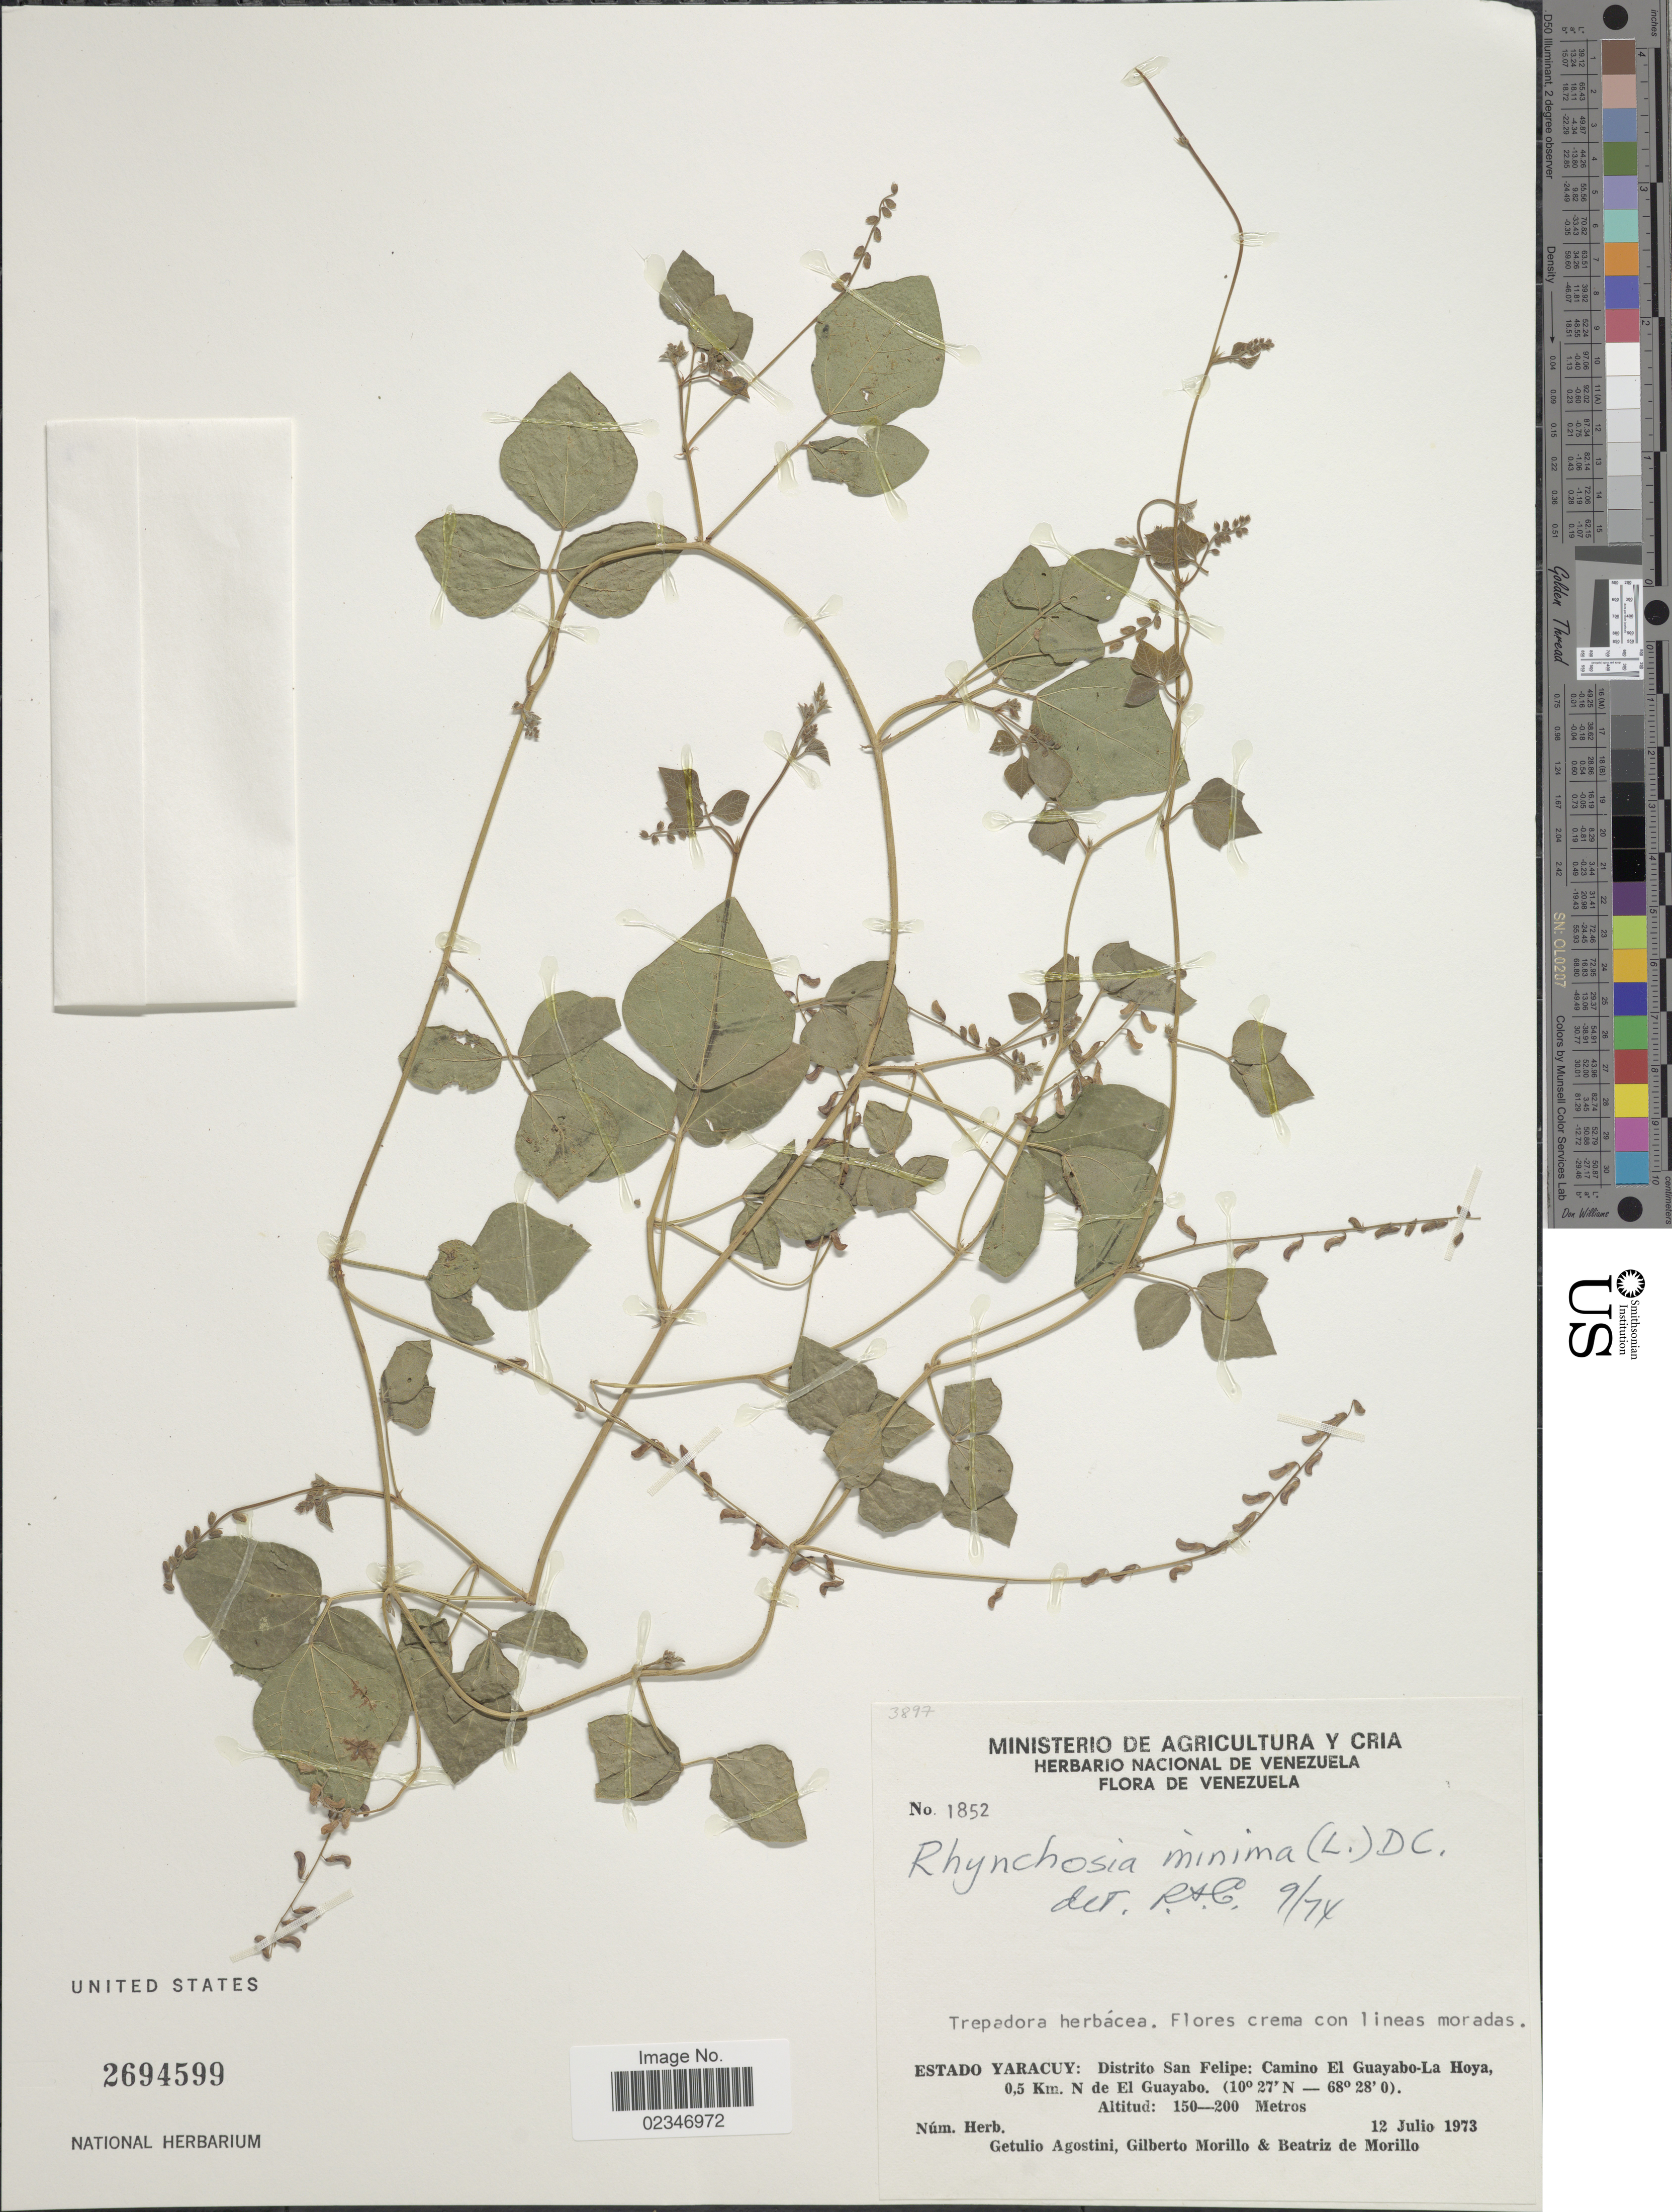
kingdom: Plantae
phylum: Tracheophyta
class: Magnoliopsida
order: Fabales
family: Fabaceae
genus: Rhynchosia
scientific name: Rhynchosia minima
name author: (L.) DC.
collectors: G. Agostini, G. N. Morillo & B. Morillo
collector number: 1852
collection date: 1973-07-12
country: Venezuela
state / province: Yaracuy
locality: Distrito San Felipe, Camino El Guayabo-La Hoya, 0.5 km N de El Guayabo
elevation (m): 150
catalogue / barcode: US 2694599